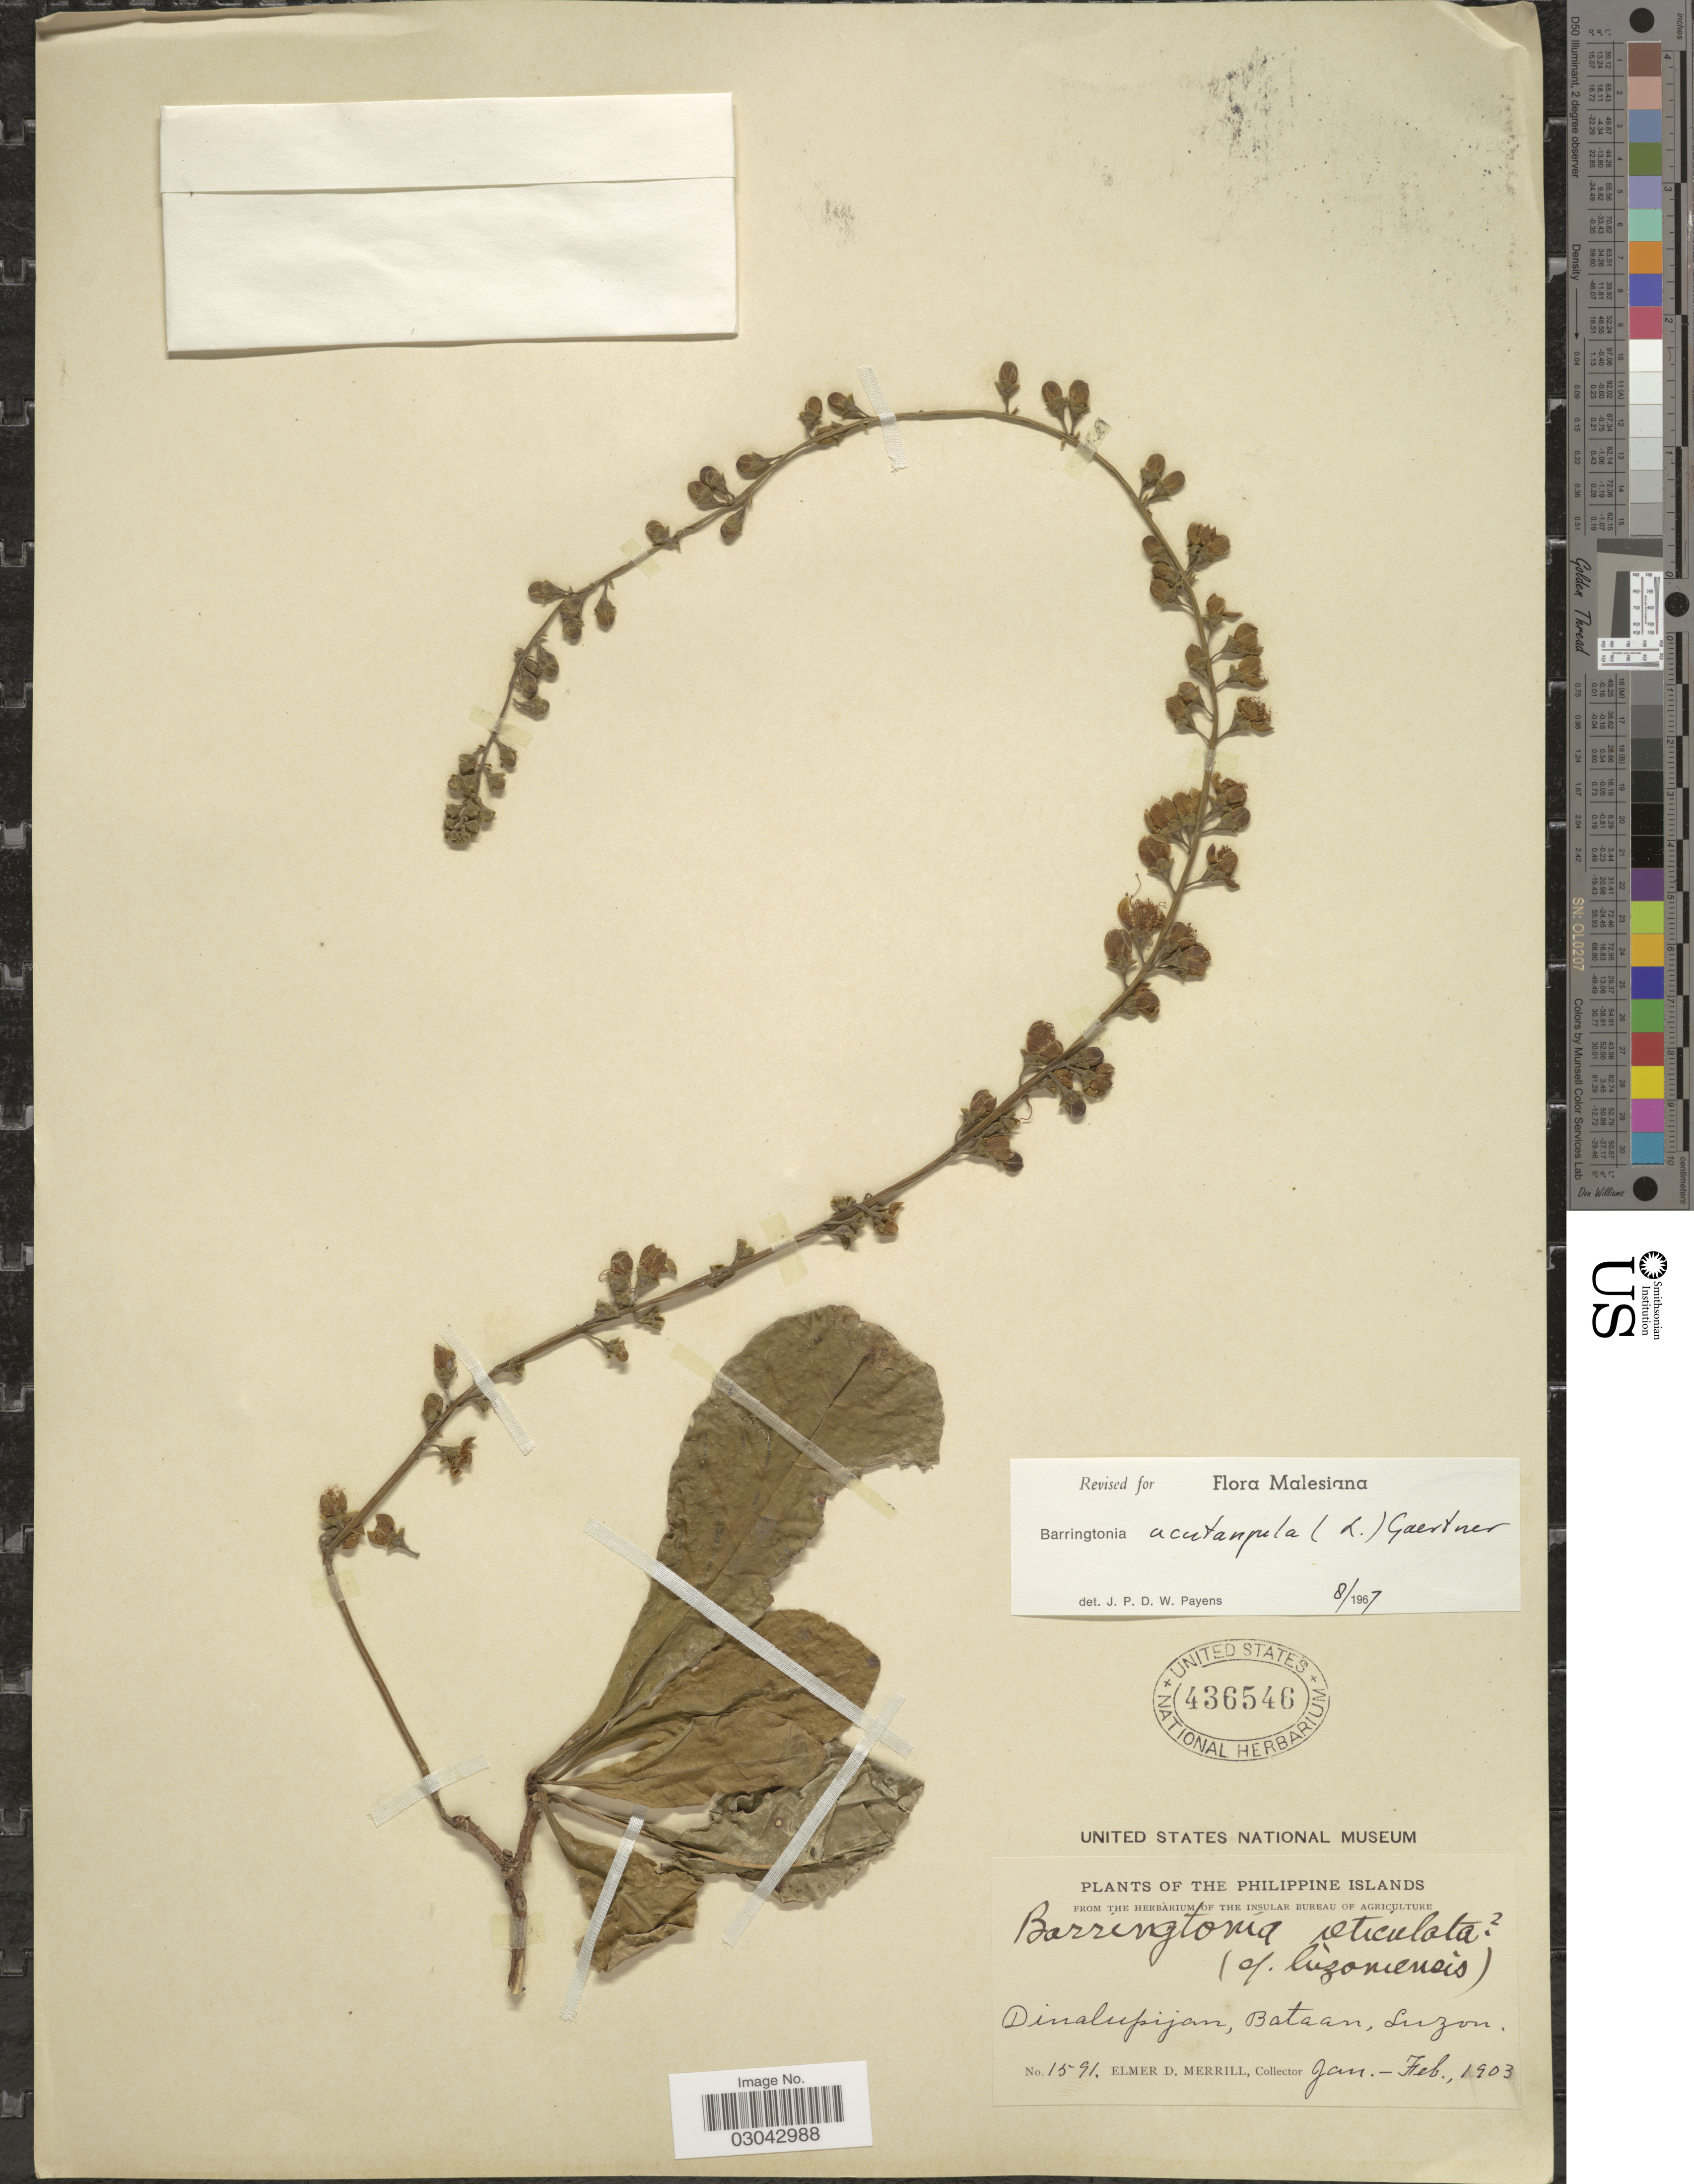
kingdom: Plantae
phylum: Tracheophyta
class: Magnoliopsida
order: Ericales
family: Lecythidaceae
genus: Barringtonia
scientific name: Barringtonia acutangula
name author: (L.) Gaertn.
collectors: E. D. Merrill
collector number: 1591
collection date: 1903-01/1903-02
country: Philippines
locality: Dinalupijan, Bataan, Luzon.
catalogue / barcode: US 436546